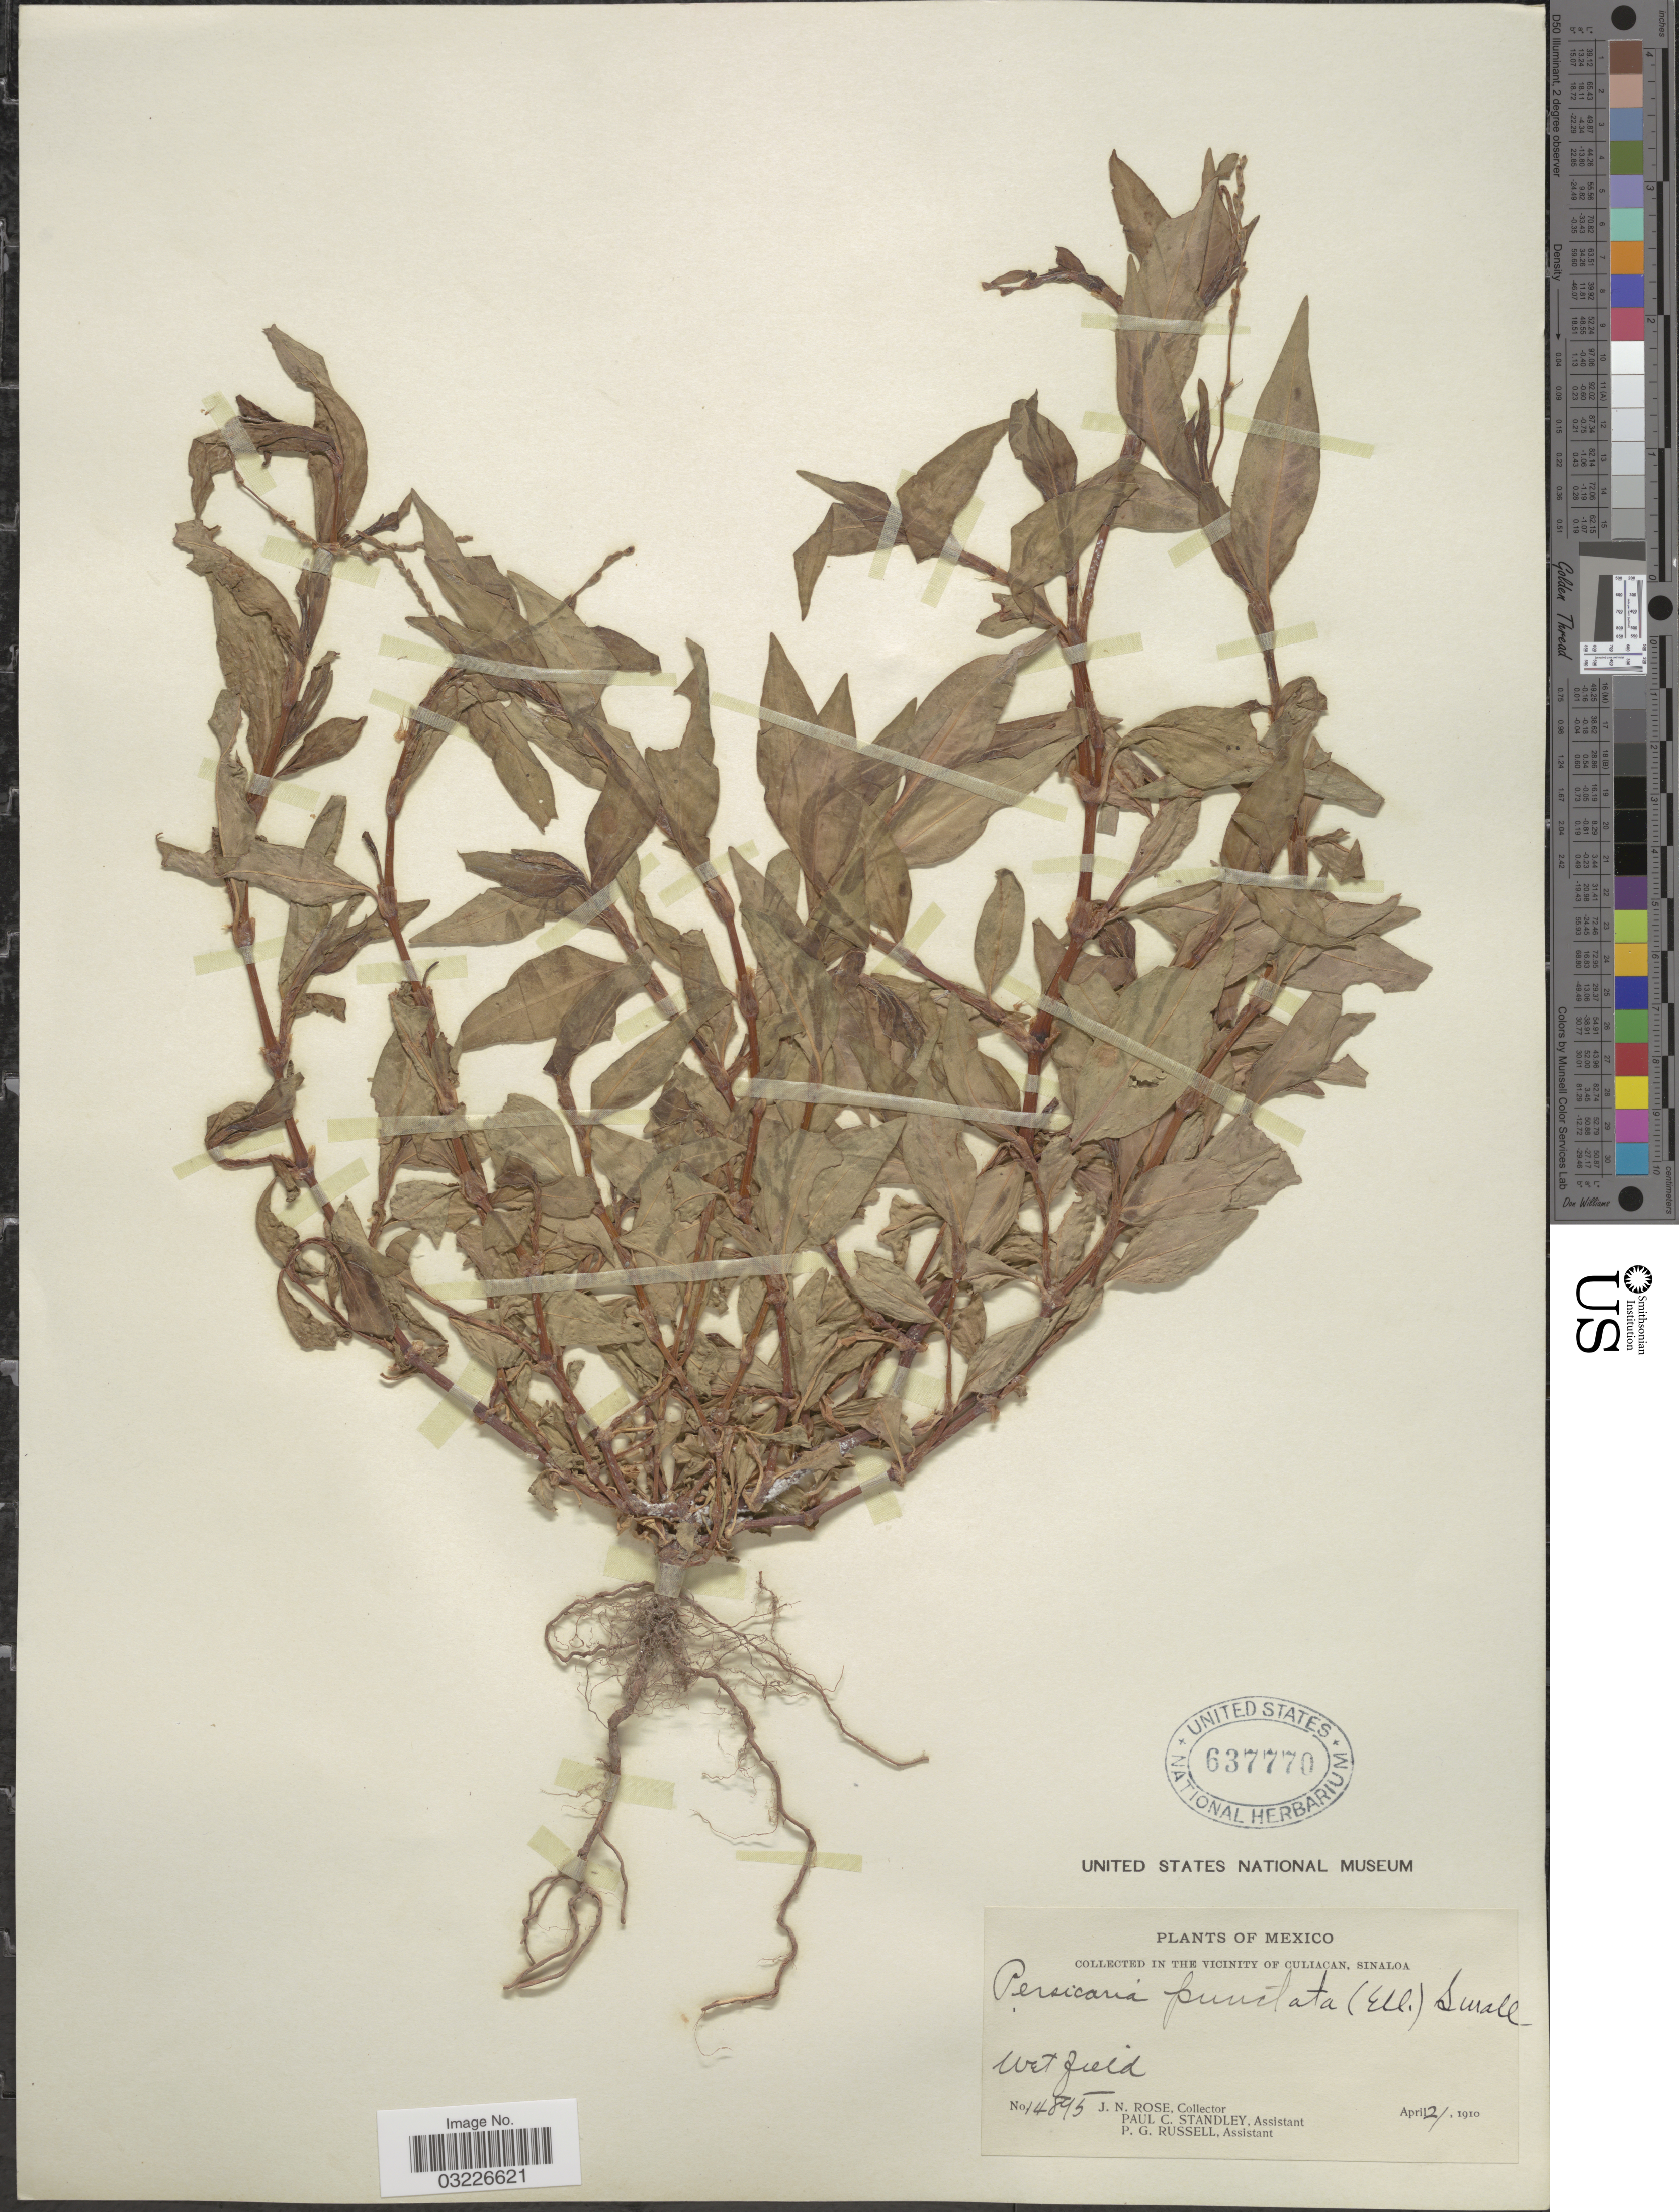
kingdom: Plantae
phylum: Tracheophyta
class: Magnoliopsida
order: Caryophyllales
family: Polygonaceae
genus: Polygonum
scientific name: Polygonum opelousanum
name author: Riddell ex Small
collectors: J. N. Rose, P. C. Standley & P. G. Russell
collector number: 14895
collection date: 1910-04-02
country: Mexico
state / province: Sinaloa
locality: In the vicinity of Culiacan. Wet field.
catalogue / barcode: US 637770